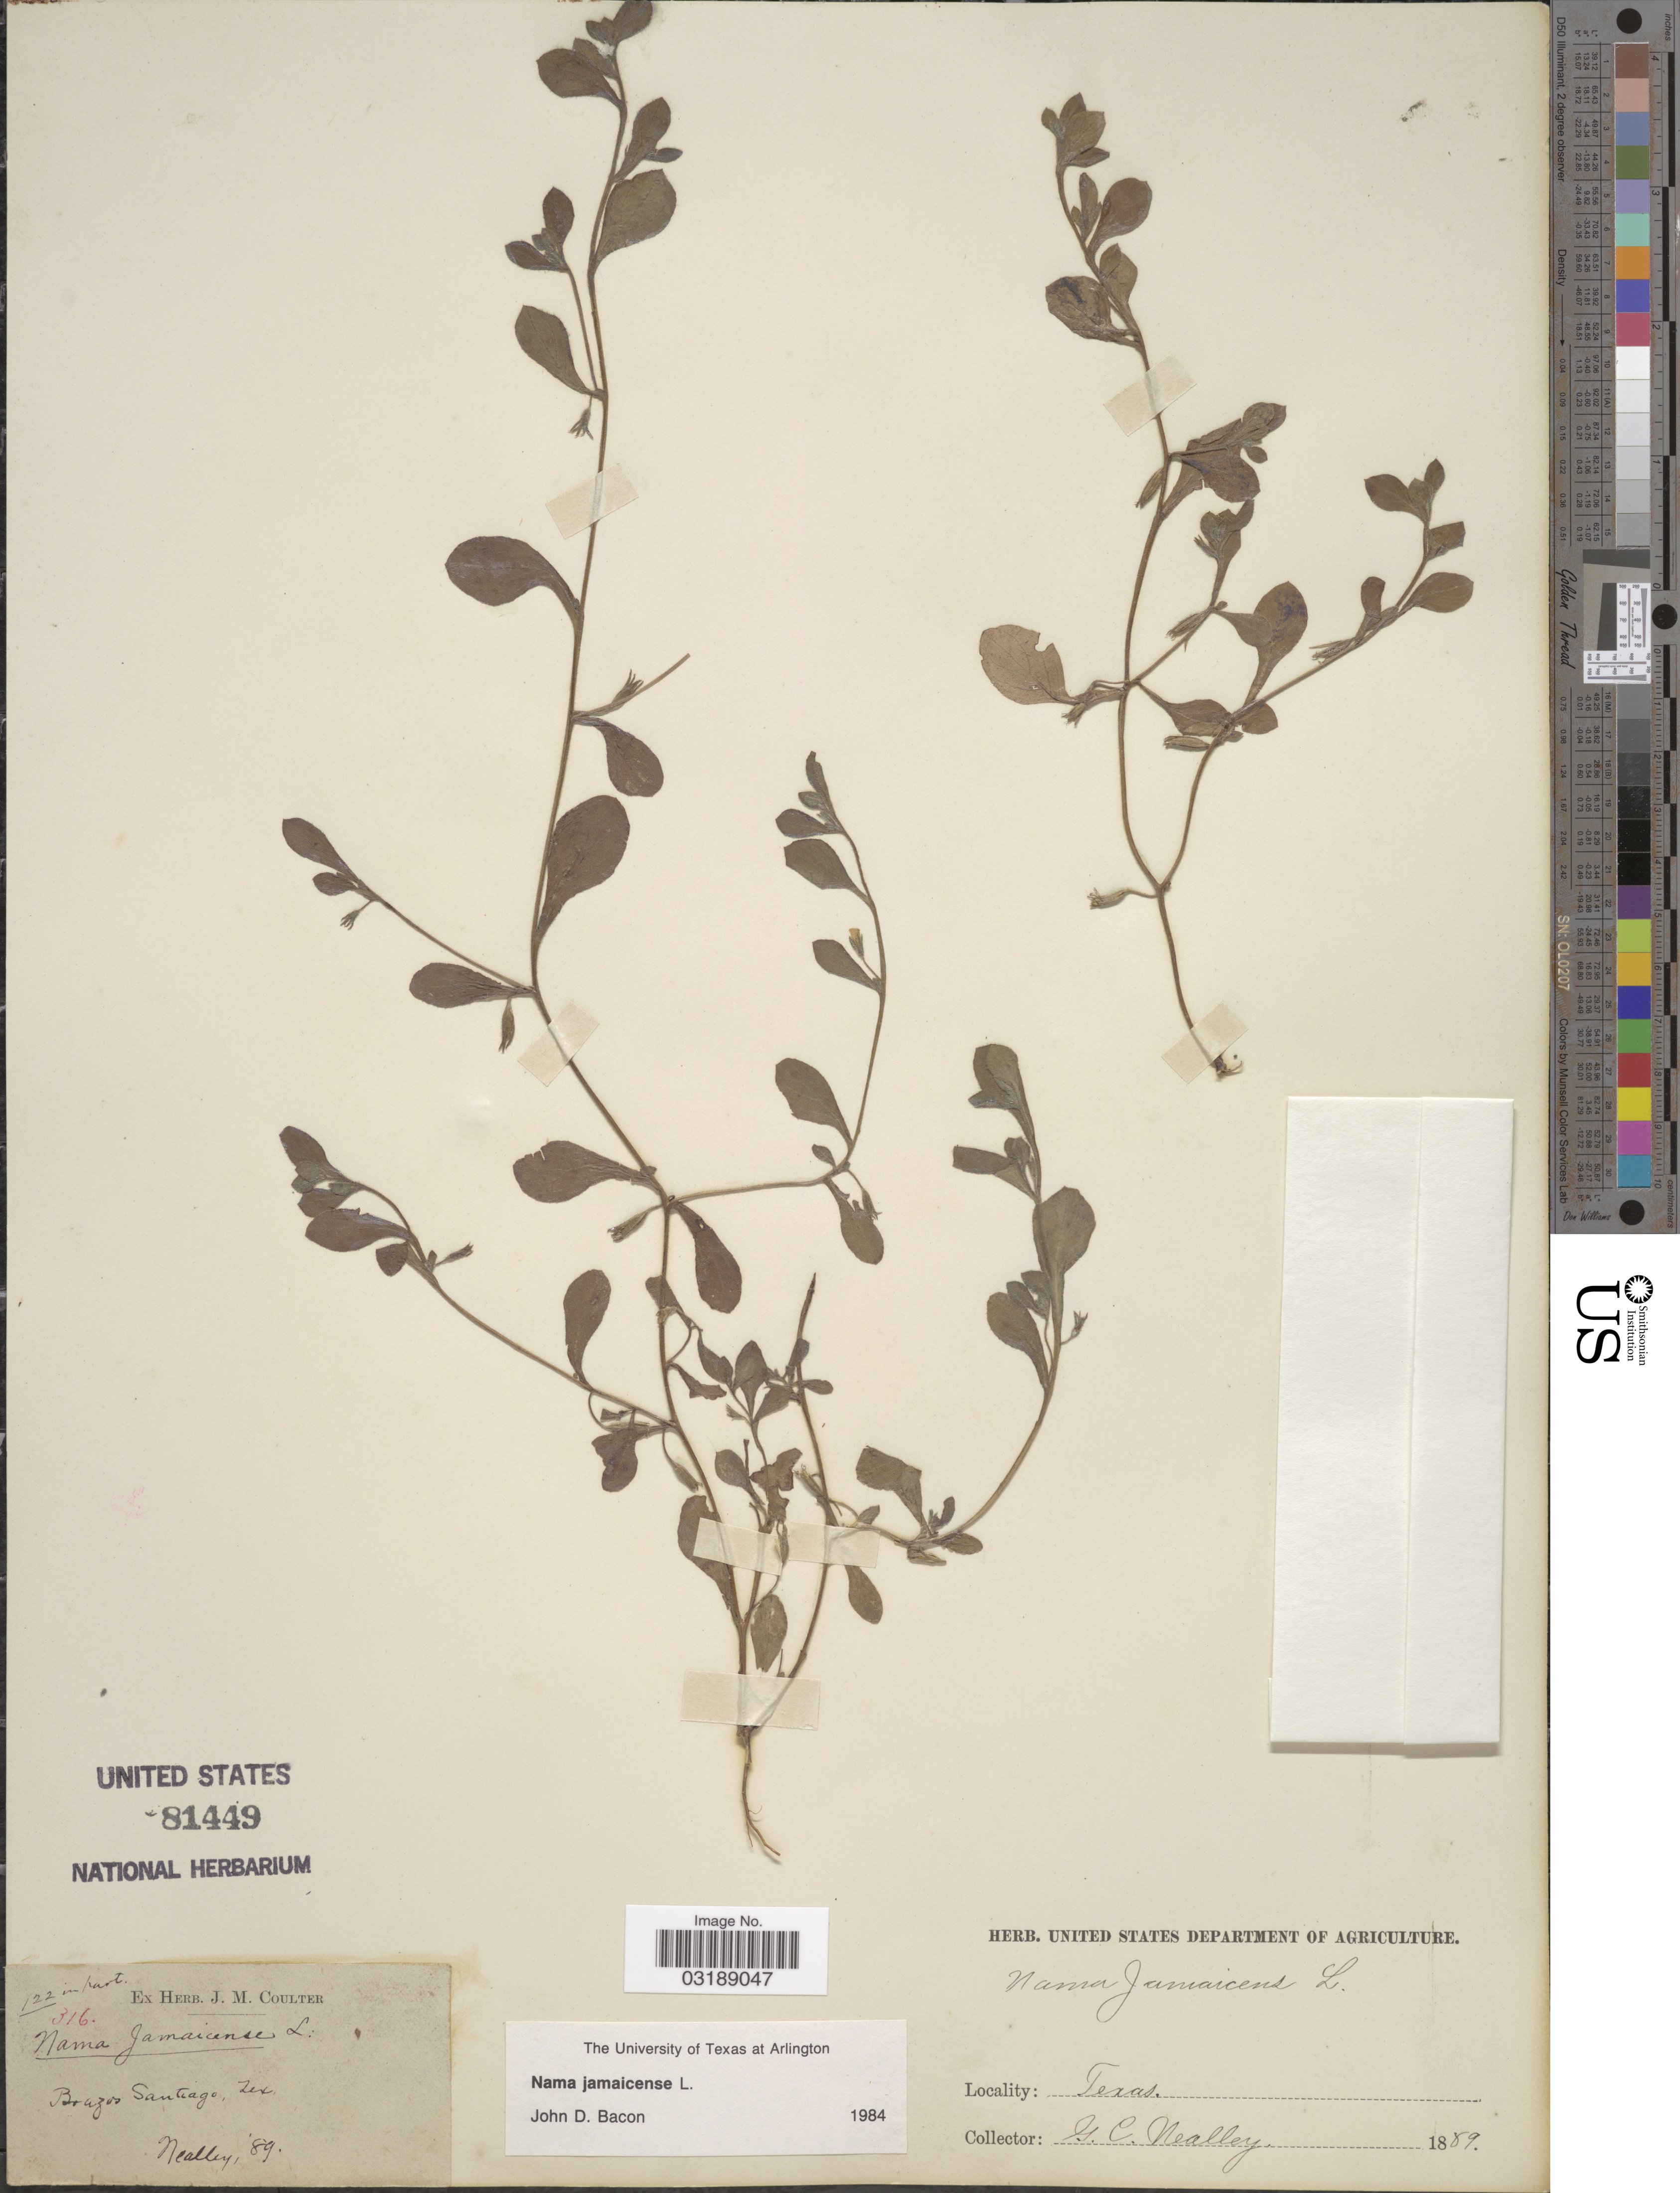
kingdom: Plantae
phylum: Tracheophyta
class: Magnoliopsida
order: Boraginales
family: Namaceae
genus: Nama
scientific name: Nama jamaicensis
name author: L.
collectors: G. C. Nealley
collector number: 122/316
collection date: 1889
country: United States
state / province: Texas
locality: Brazos Santiago.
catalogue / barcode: US 81449